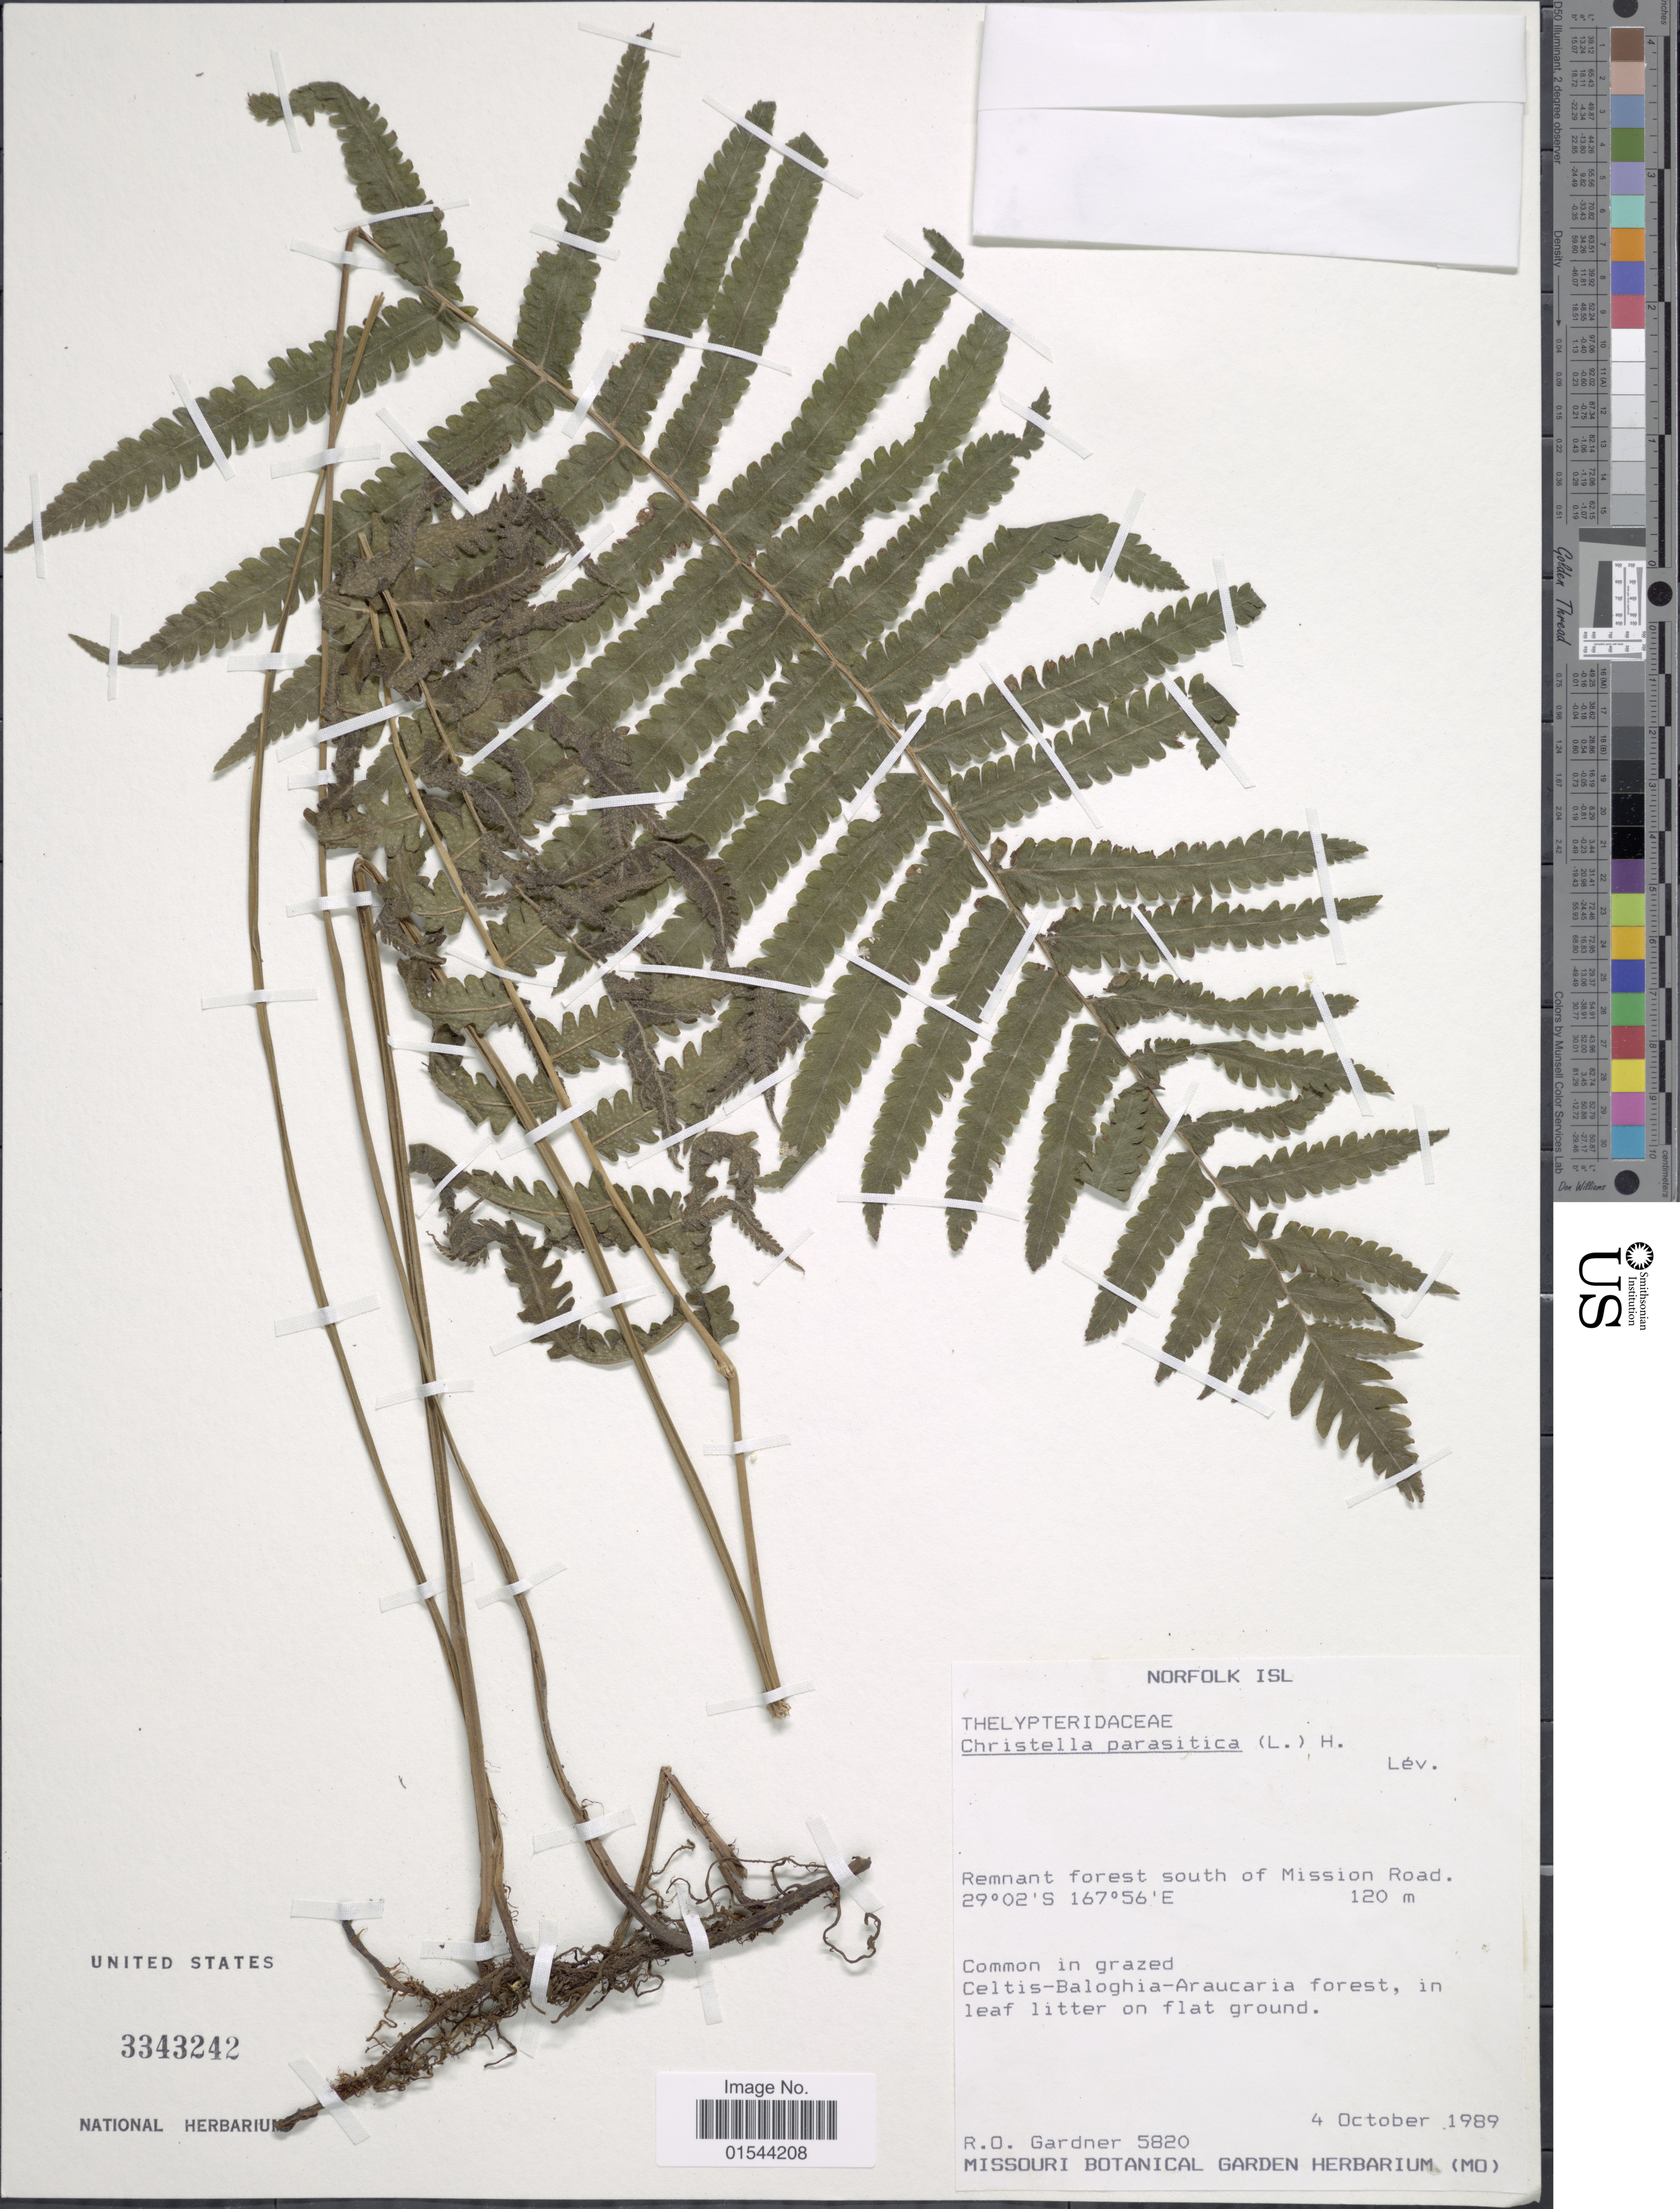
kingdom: Plantae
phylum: Tracheophyta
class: Polypodiopsida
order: Polypodiales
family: Thelypteridaceae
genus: Christella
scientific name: Christella parasitica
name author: (L.) H. Lév.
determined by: Wagner, W. L., (BOT), Smithsonian Institution - National Museum of Natural History (UNITED STATES)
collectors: R. O. Gardner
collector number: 5820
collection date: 1989-10-04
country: Australia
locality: Norfolk Isl. Remnant forest south of Mission Road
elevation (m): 120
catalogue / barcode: US 3343242